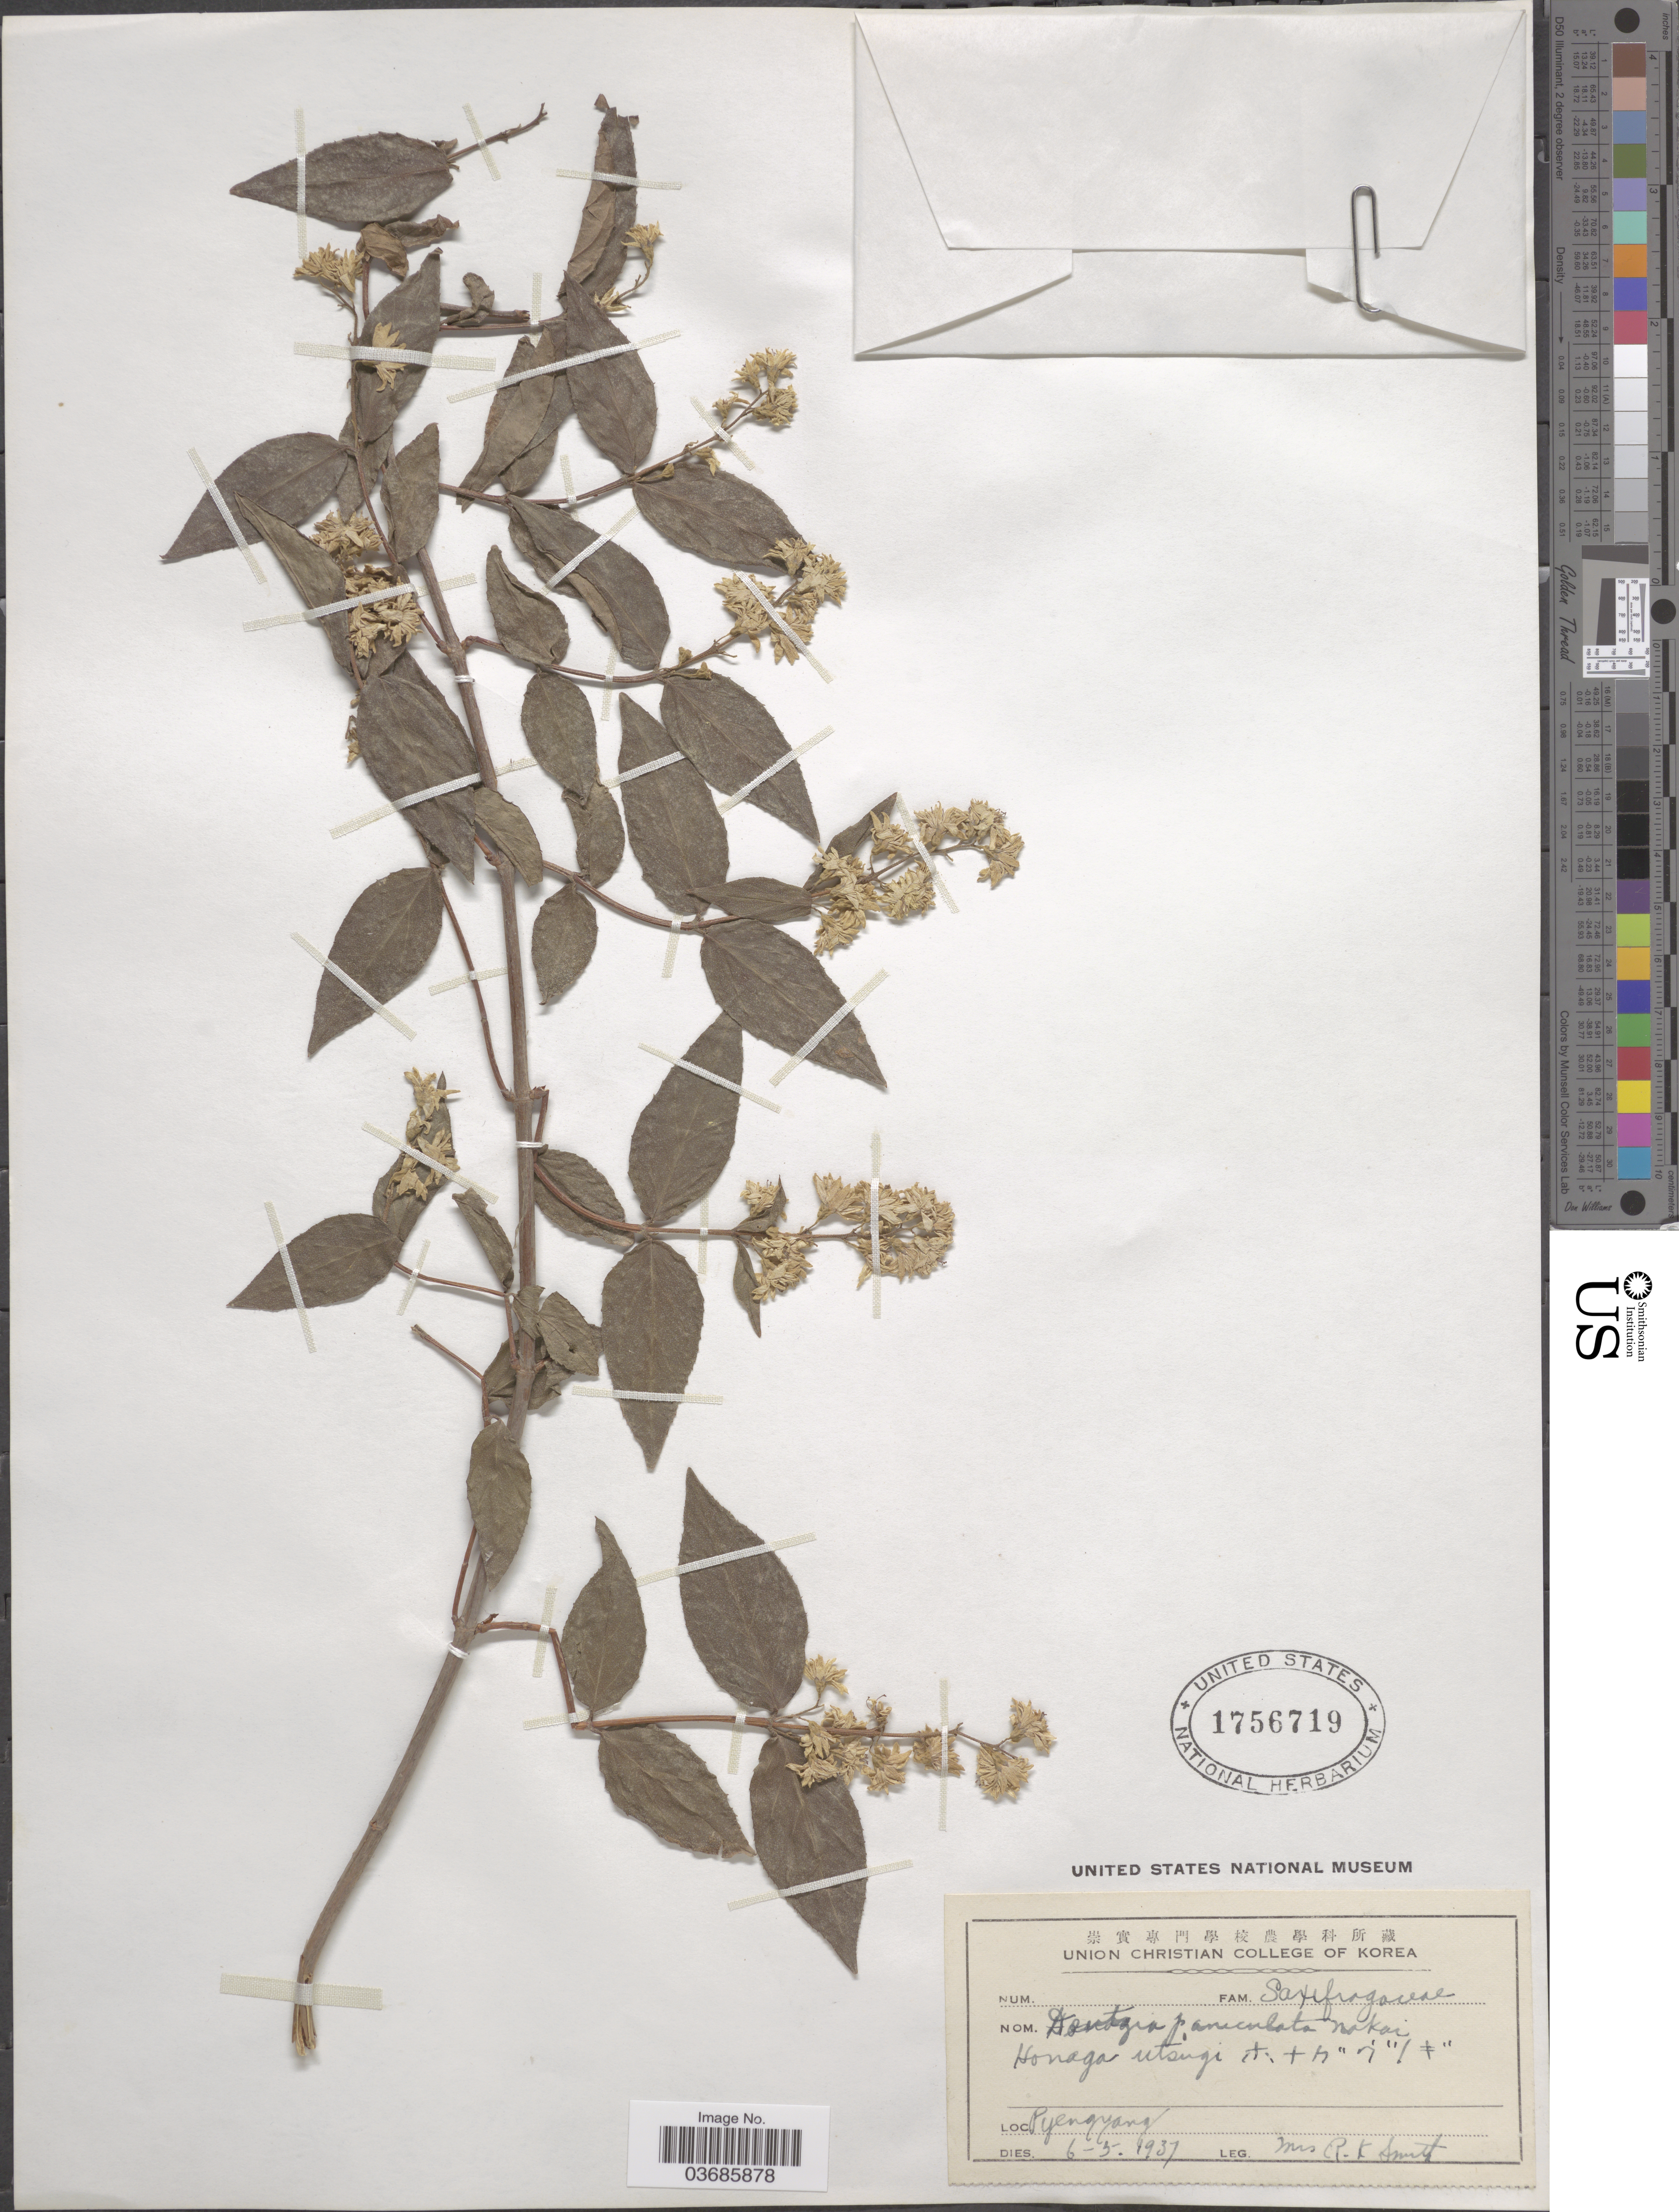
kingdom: Plantae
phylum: Tracheophyta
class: Magnoliopsida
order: Cornales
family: Hydrangeaceae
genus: Deutzia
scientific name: Deutzia paniculata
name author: Nakai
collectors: R. Smith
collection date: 1937-05-06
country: North Korea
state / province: P'yongyang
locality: Pyengyong.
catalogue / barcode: US 1756719